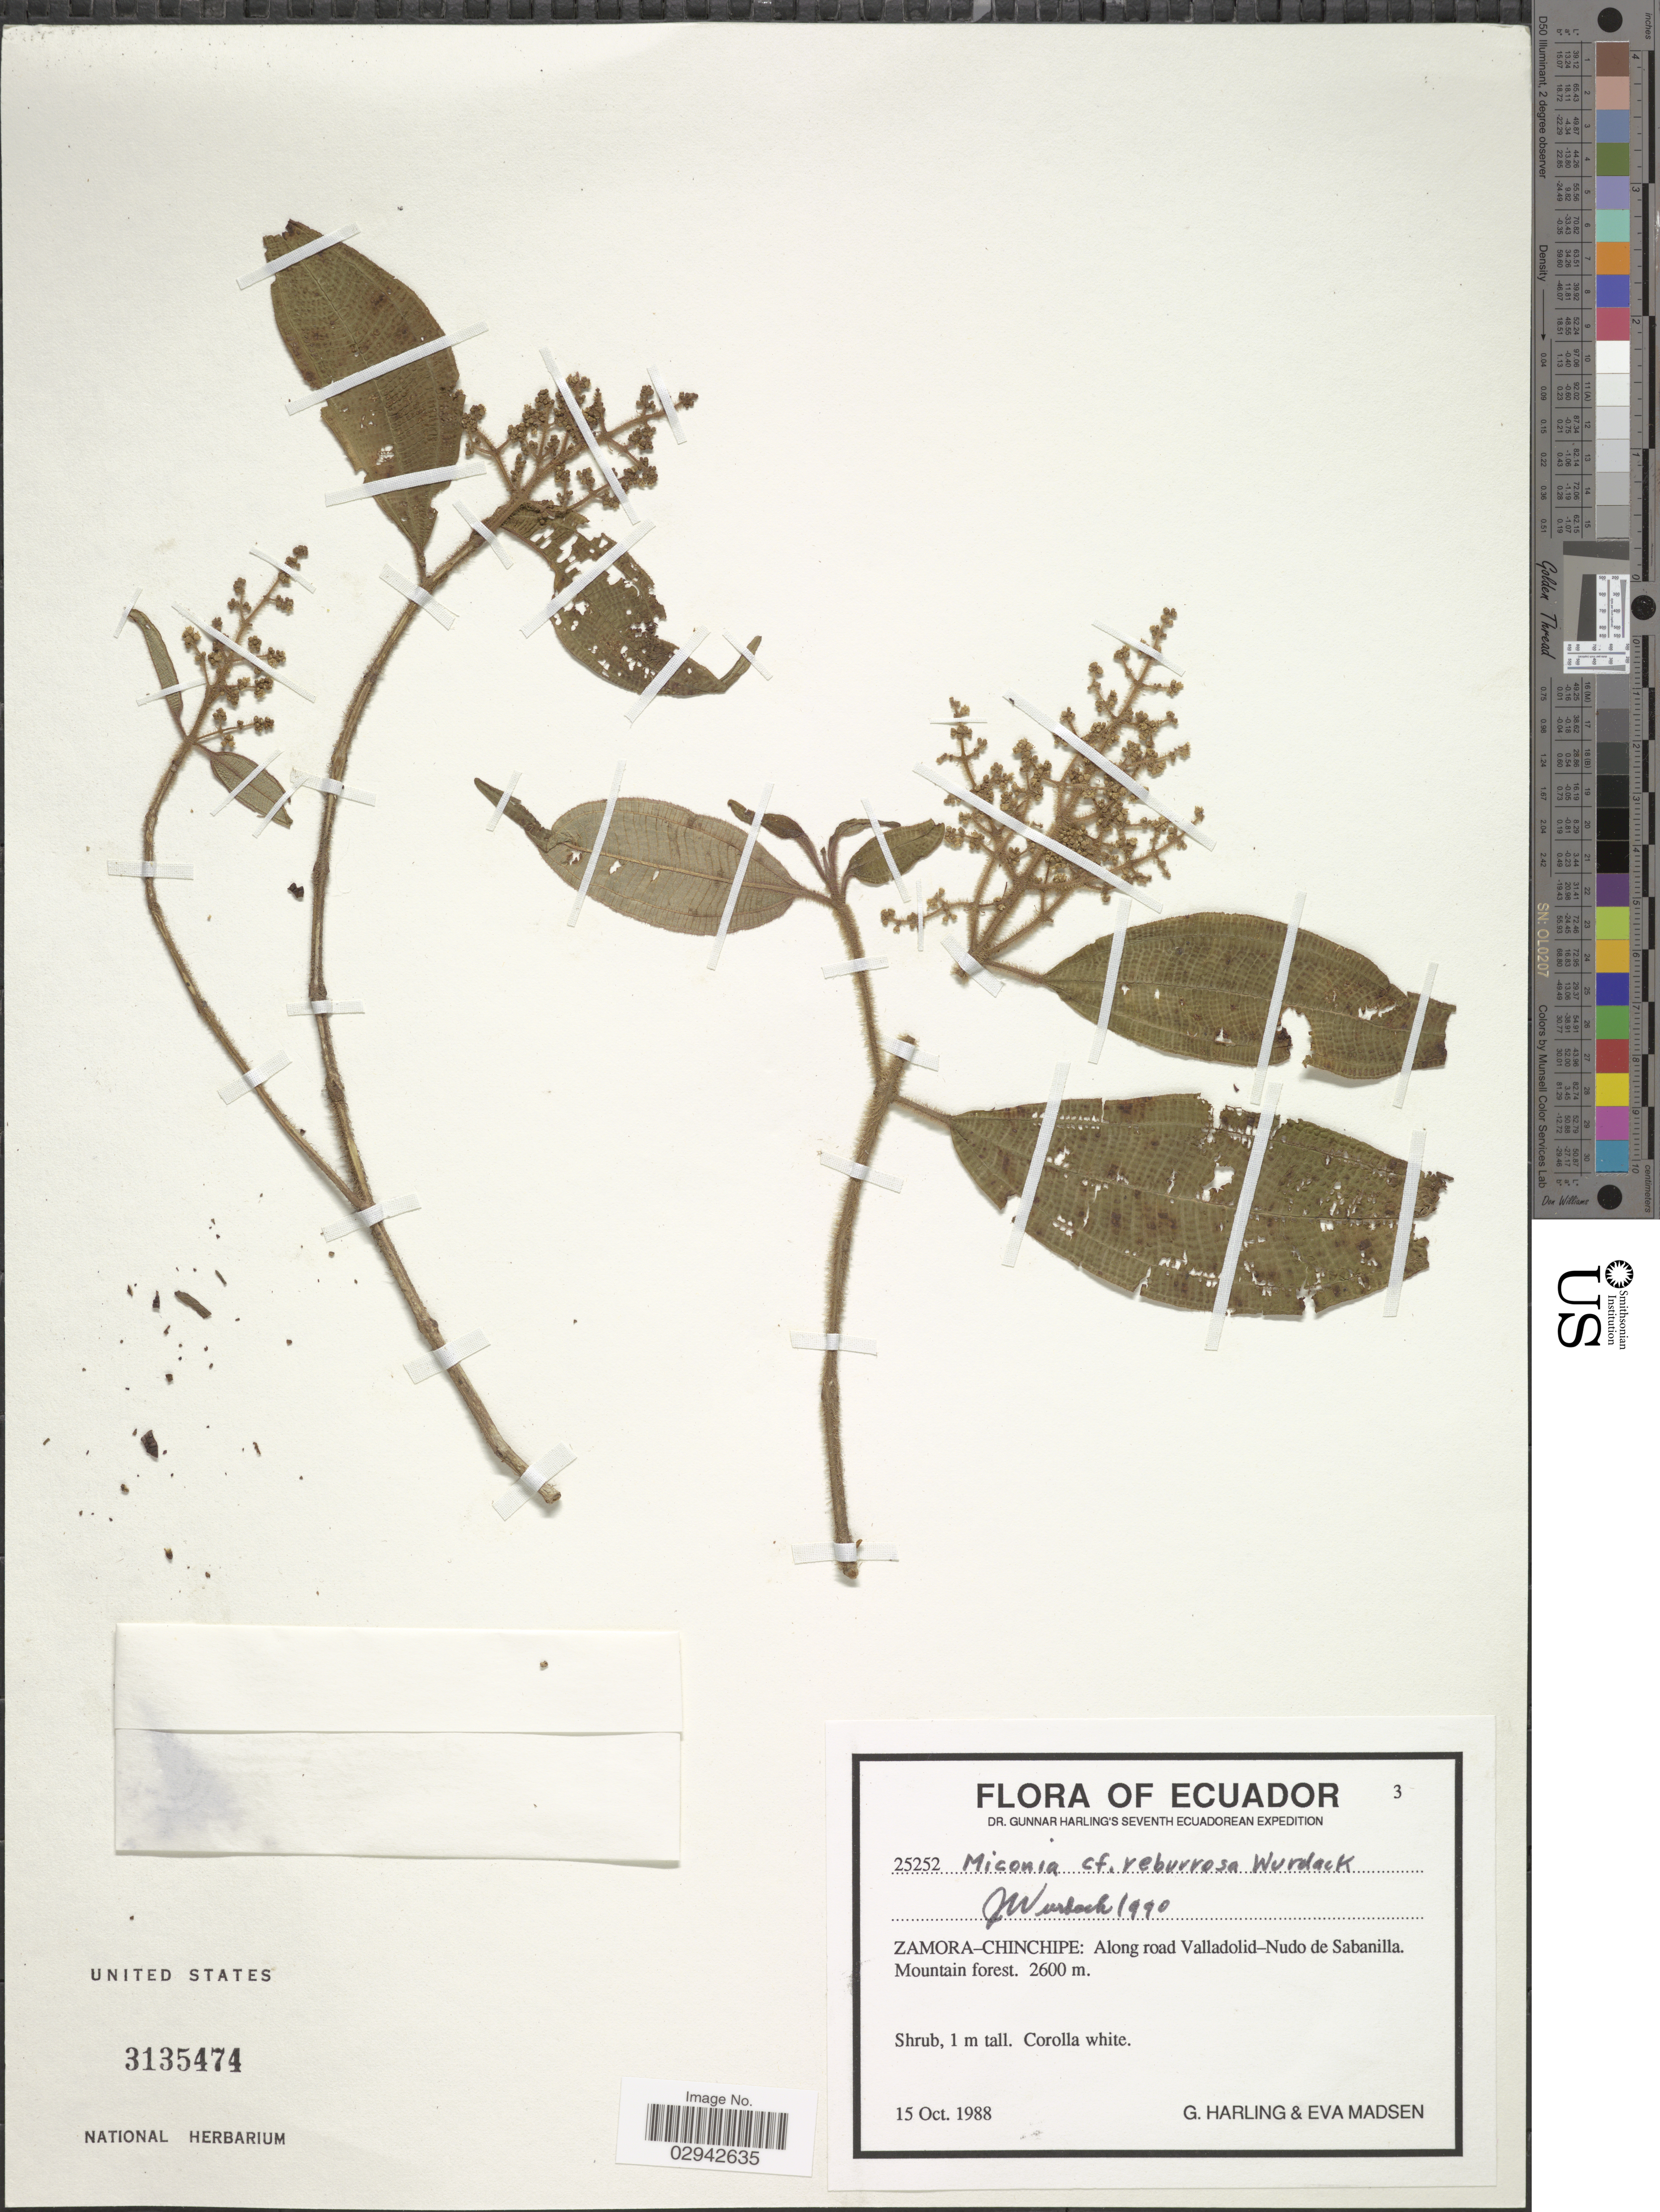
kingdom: Plantae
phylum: Tracheophyta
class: Magnoliopsida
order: Myrtales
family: Melastomataceae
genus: Miconia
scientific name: Miconia reburrosa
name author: Wurdack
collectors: G. Harling & E. Madsen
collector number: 25252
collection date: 1988-10-15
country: Ecuador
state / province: Zamora-Chinchipe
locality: Along road Valladolid-Nudo de Sabanilla, Mountain forest.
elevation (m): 2600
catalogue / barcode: US 3135474